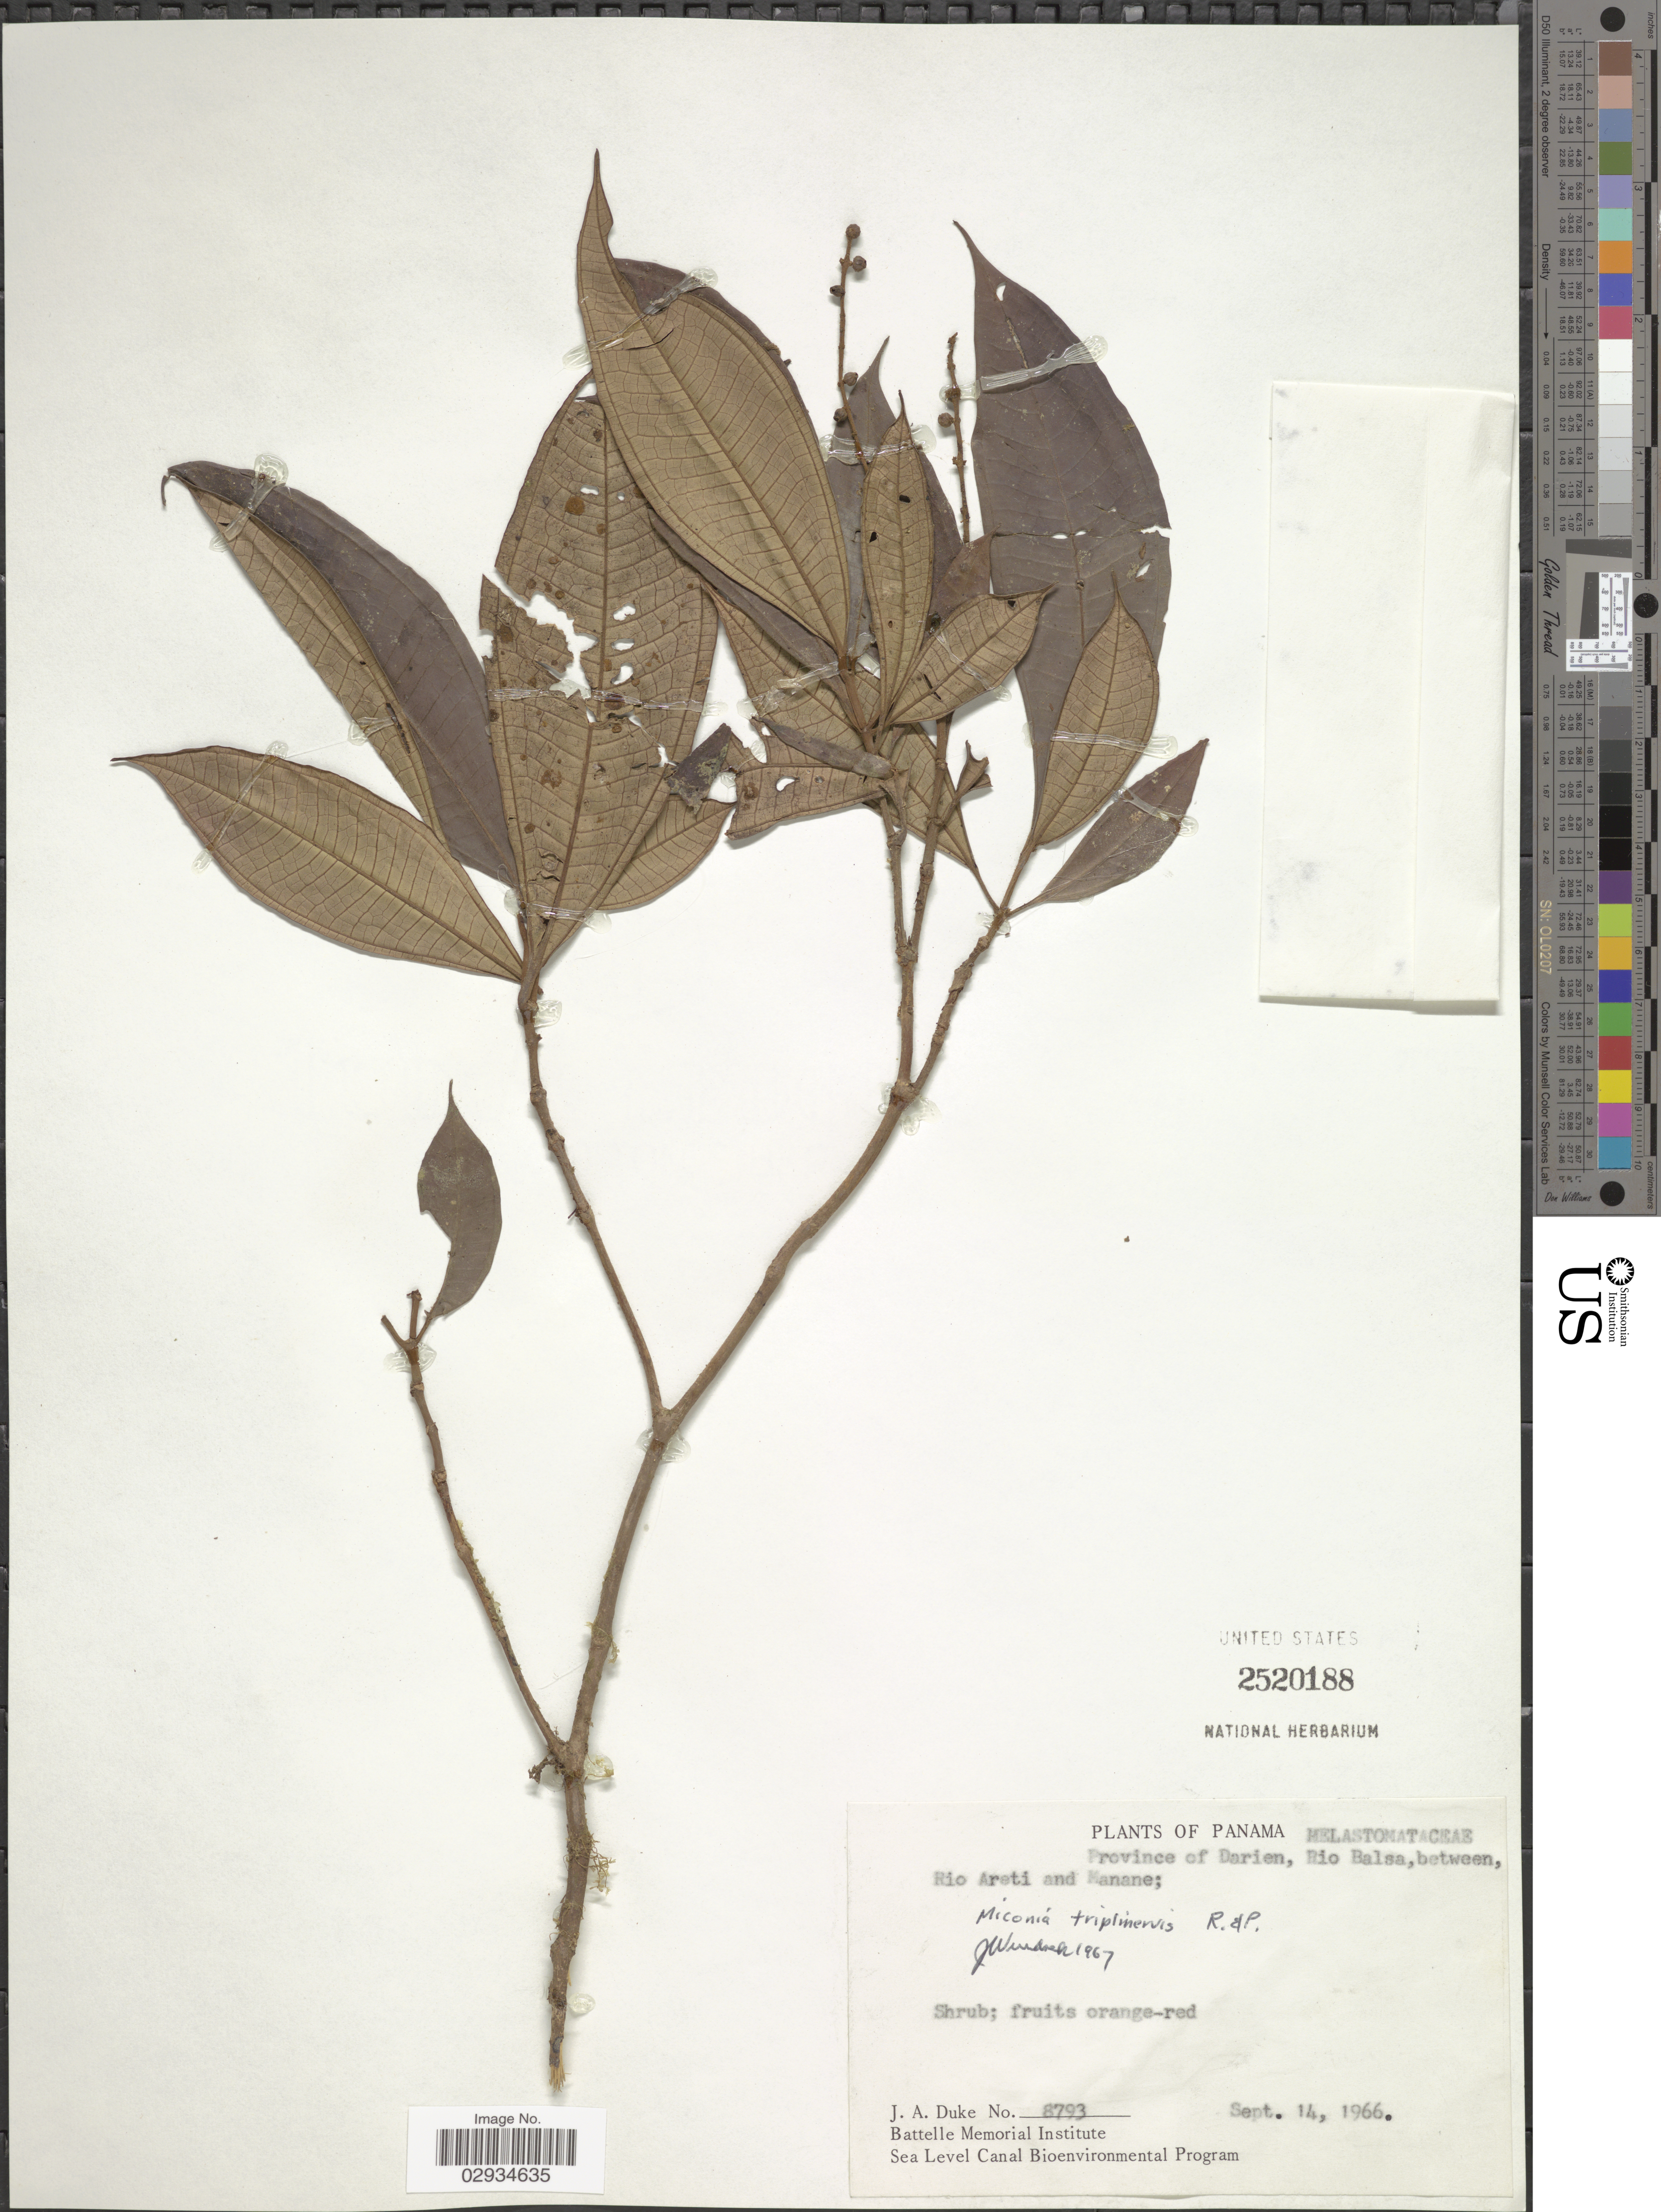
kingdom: Plantae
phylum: Tracheophyta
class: Magnoliopsida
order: Myrtales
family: Melastomataceae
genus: Miconia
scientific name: Miconia triplinervis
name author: Ruiz & Pav.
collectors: J. A. Duke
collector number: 8793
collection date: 1966-09-14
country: Panama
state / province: Darién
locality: Rio Balsa, between Rio Areti and Manane.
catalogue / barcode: US 2520188